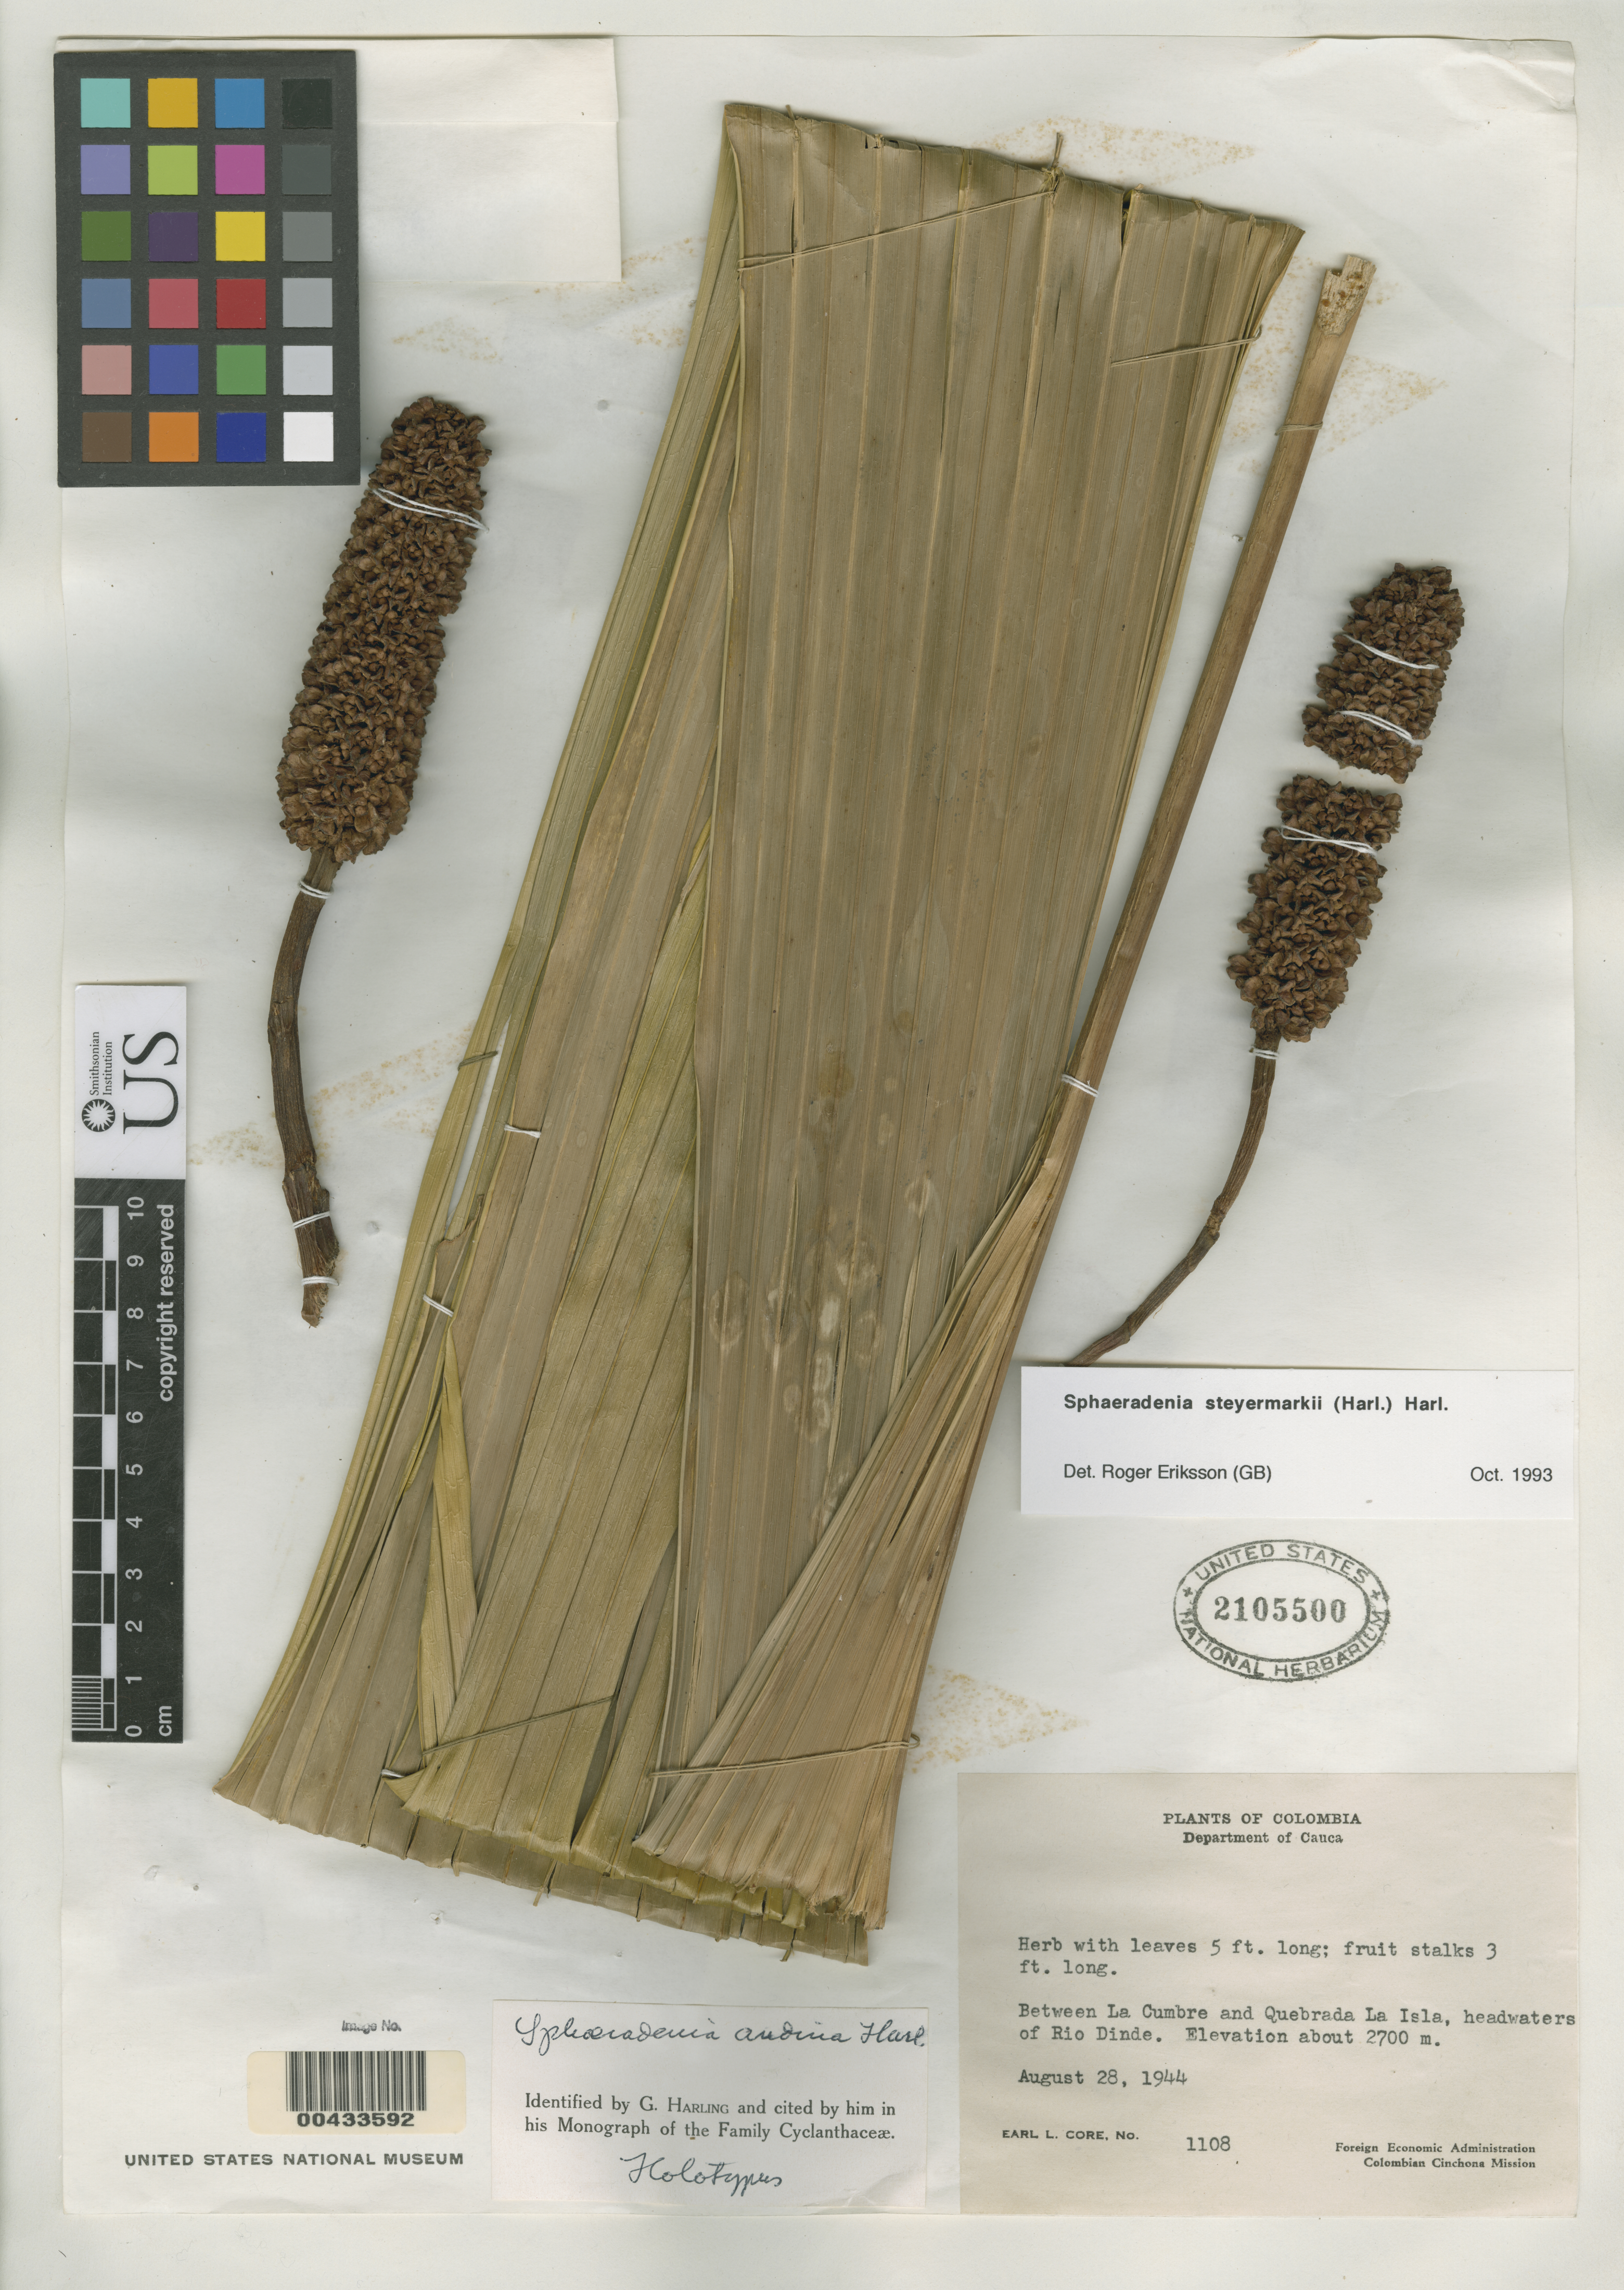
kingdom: Plantae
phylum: Tracheophyta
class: Liliopsida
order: Pandanales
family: Cyclanthaceae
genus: Sphaeradenia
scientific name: Sphaeradenia andina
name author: Harling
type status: Holotype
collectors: E. L. Core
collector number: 1108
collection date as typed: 28 Aug 1944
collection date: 1944-08-28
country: Colombia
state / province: Cauca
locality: Between La Cumbe and Quebrada La Isla, headwaters of Rio Dinde.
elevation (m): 2700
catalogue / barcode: US 2105500